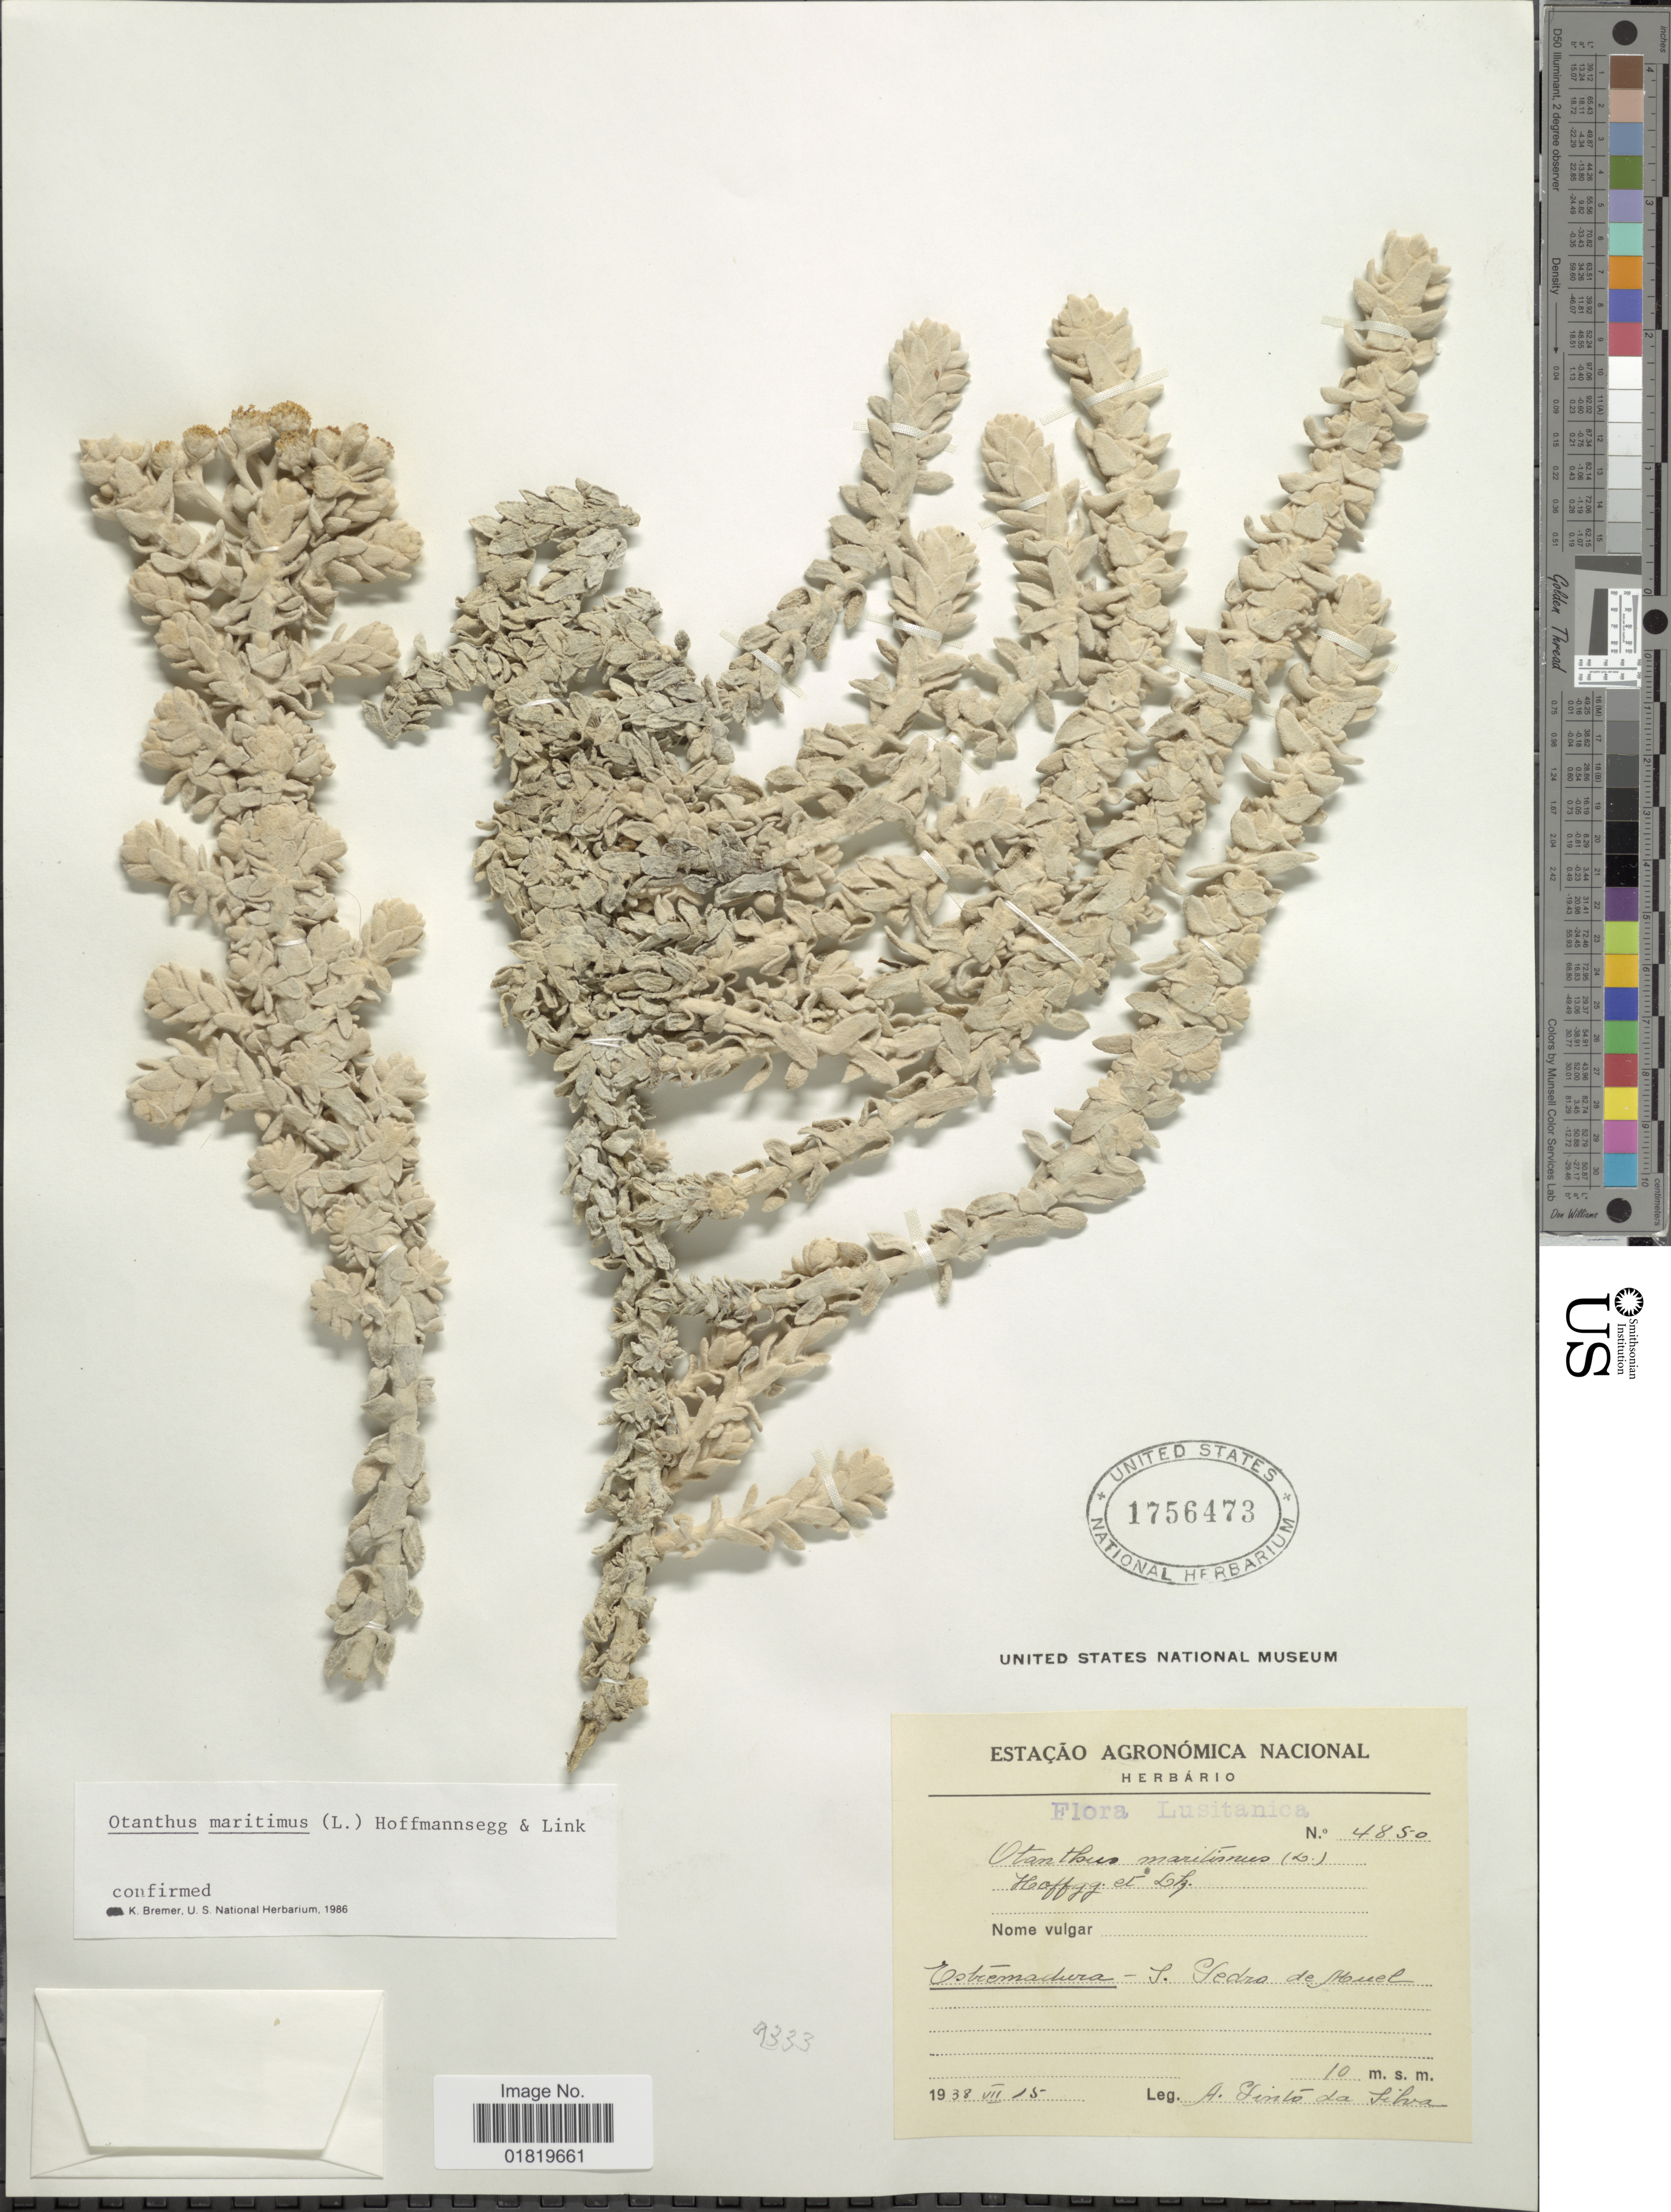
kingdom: Plantae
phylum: Tracheophyta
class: Magnoliopsida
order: Asterales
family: Asteraceae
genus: Otanthus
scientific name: Otanthus maritimus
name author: (L.) Hoffmanns. & Link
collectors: A. Da Silva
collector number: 4850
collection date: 1938-07-15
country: Portugal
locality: Estremaduro, S. Pedro de Houel [interpreted]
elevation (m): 10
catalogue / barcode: US 1756473